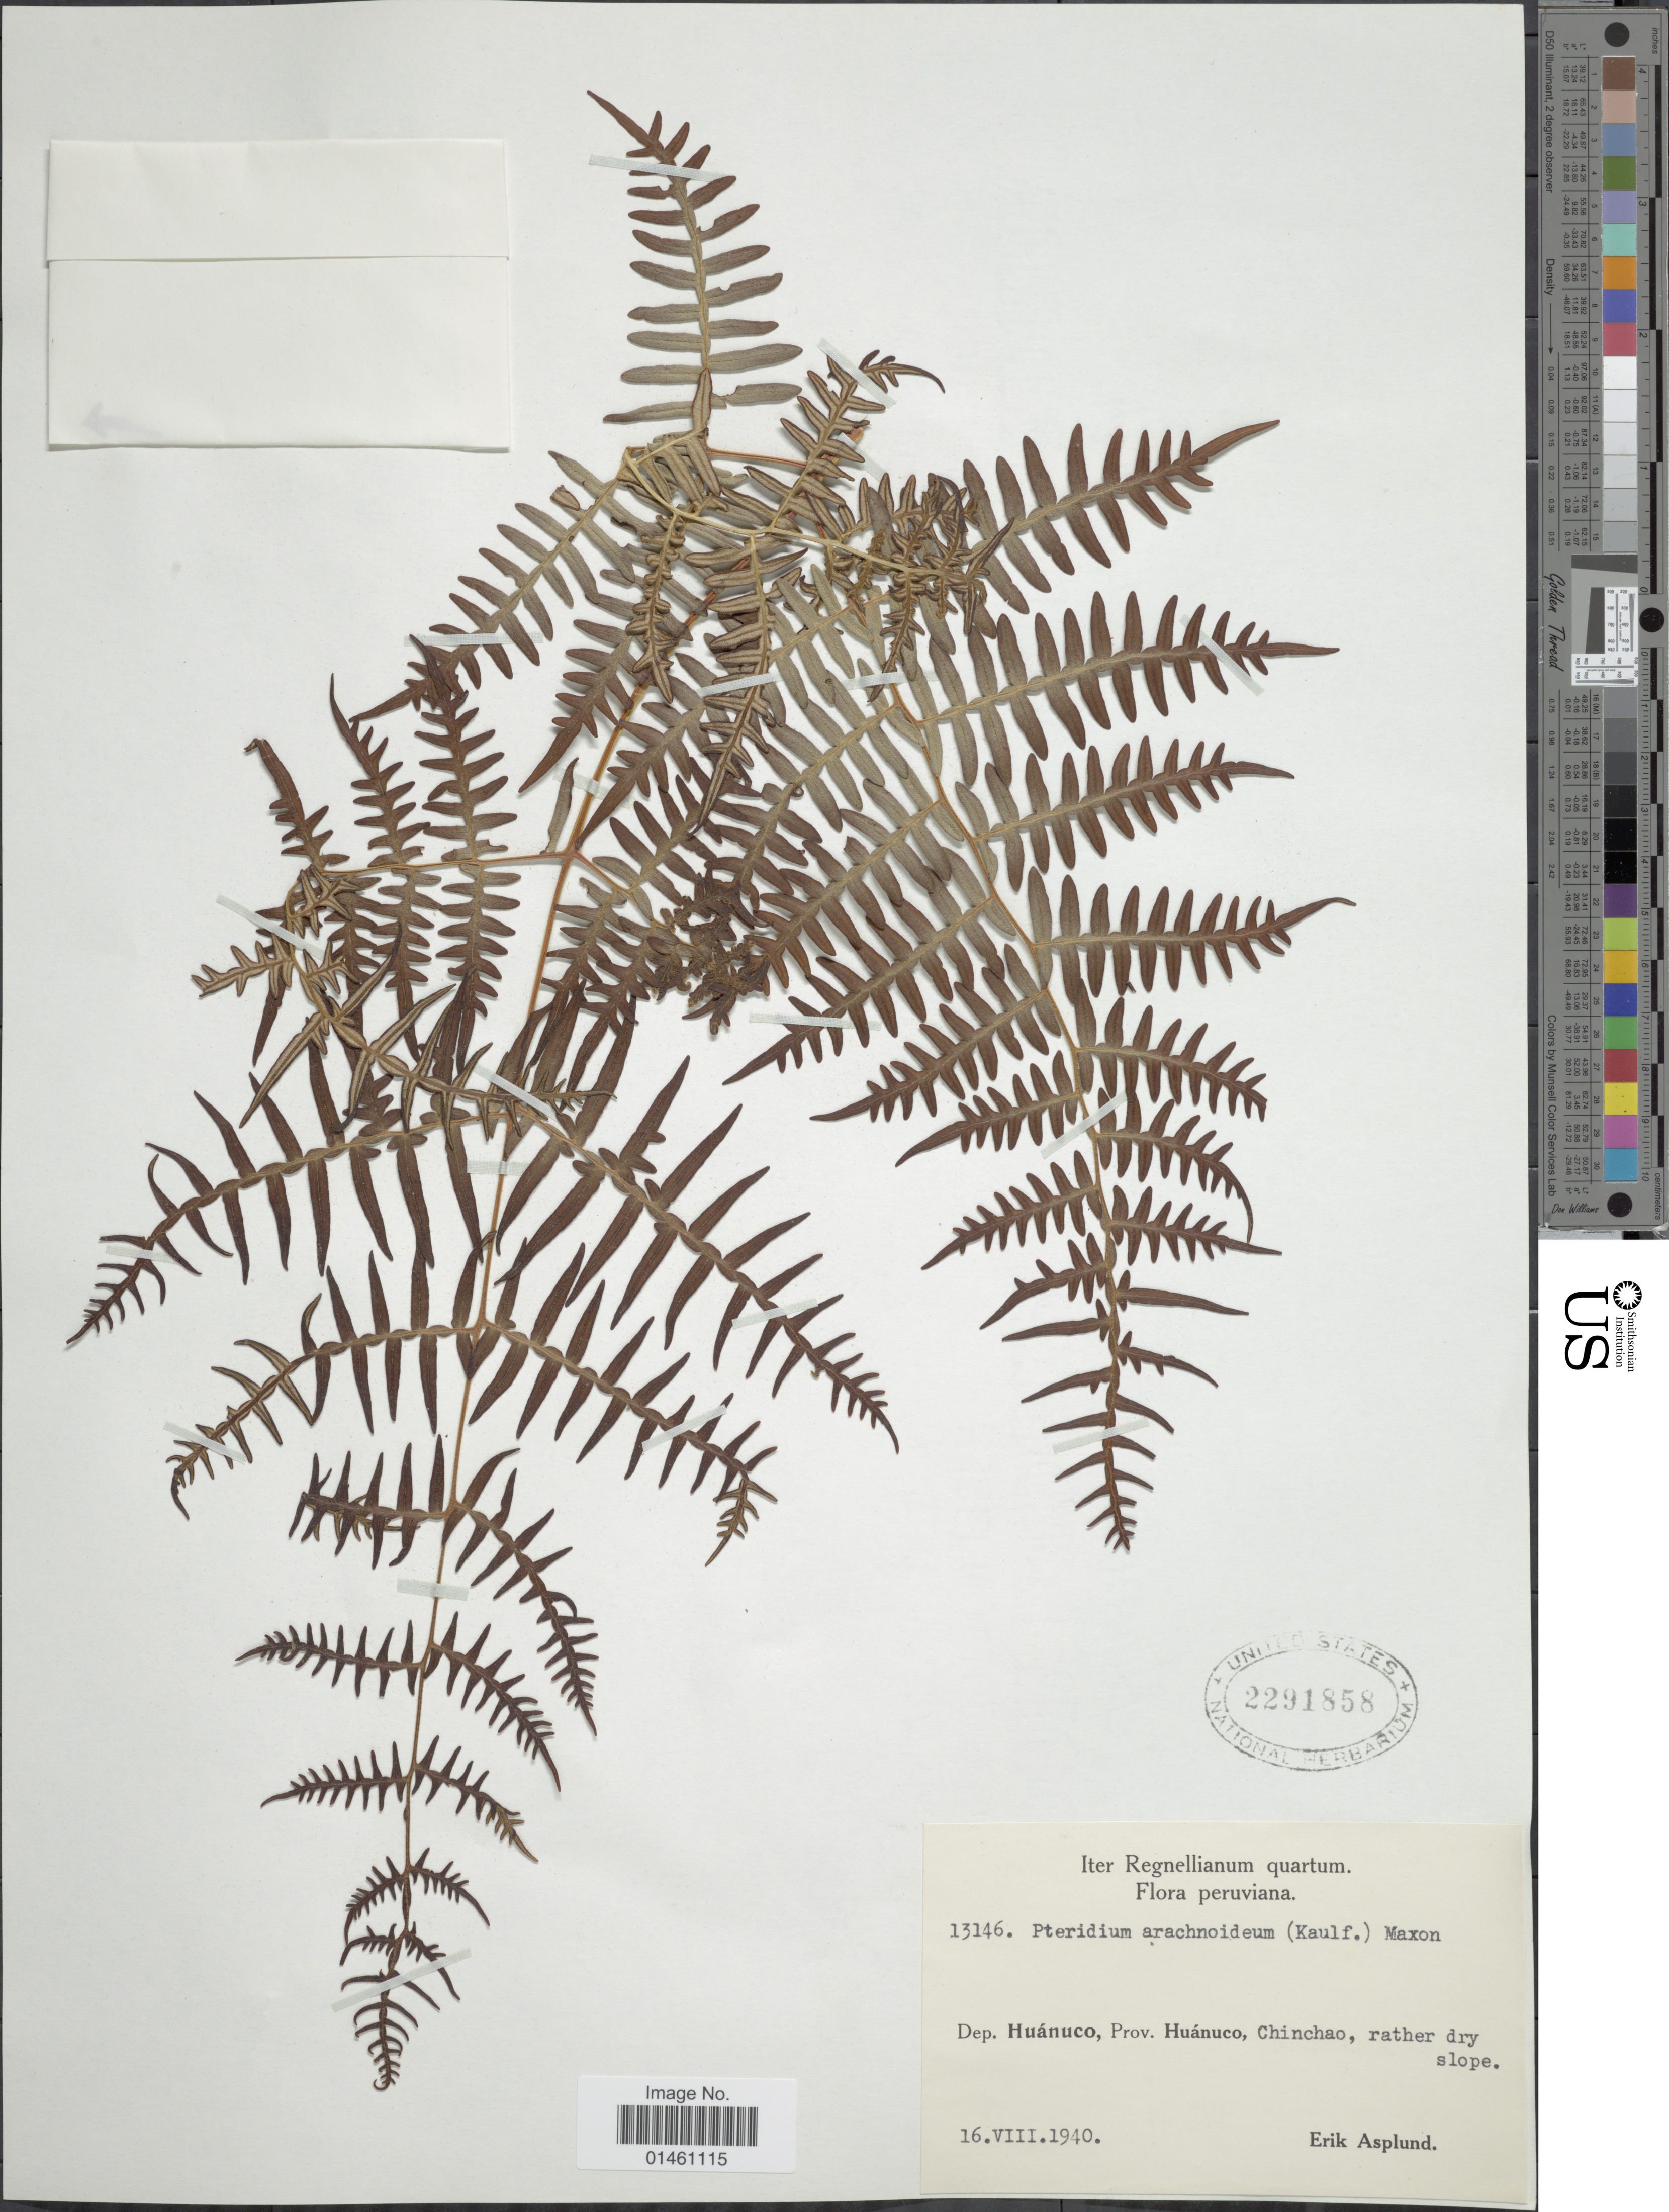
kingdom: Plantae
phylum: Tracheophyta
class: Polypodiopsida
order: Polypodiales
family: Dennstaedtiaceae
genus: Pteridium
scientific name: Pteridium aquilinum var. arachnoideum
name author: (Kaulf.) Herter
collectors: E. Asplund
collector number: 13146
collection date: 1940-08-16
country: Peru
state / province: Huánuco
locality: Dep. Huanuco, Chinchao, rather dry slope.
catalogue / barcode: US 2291858